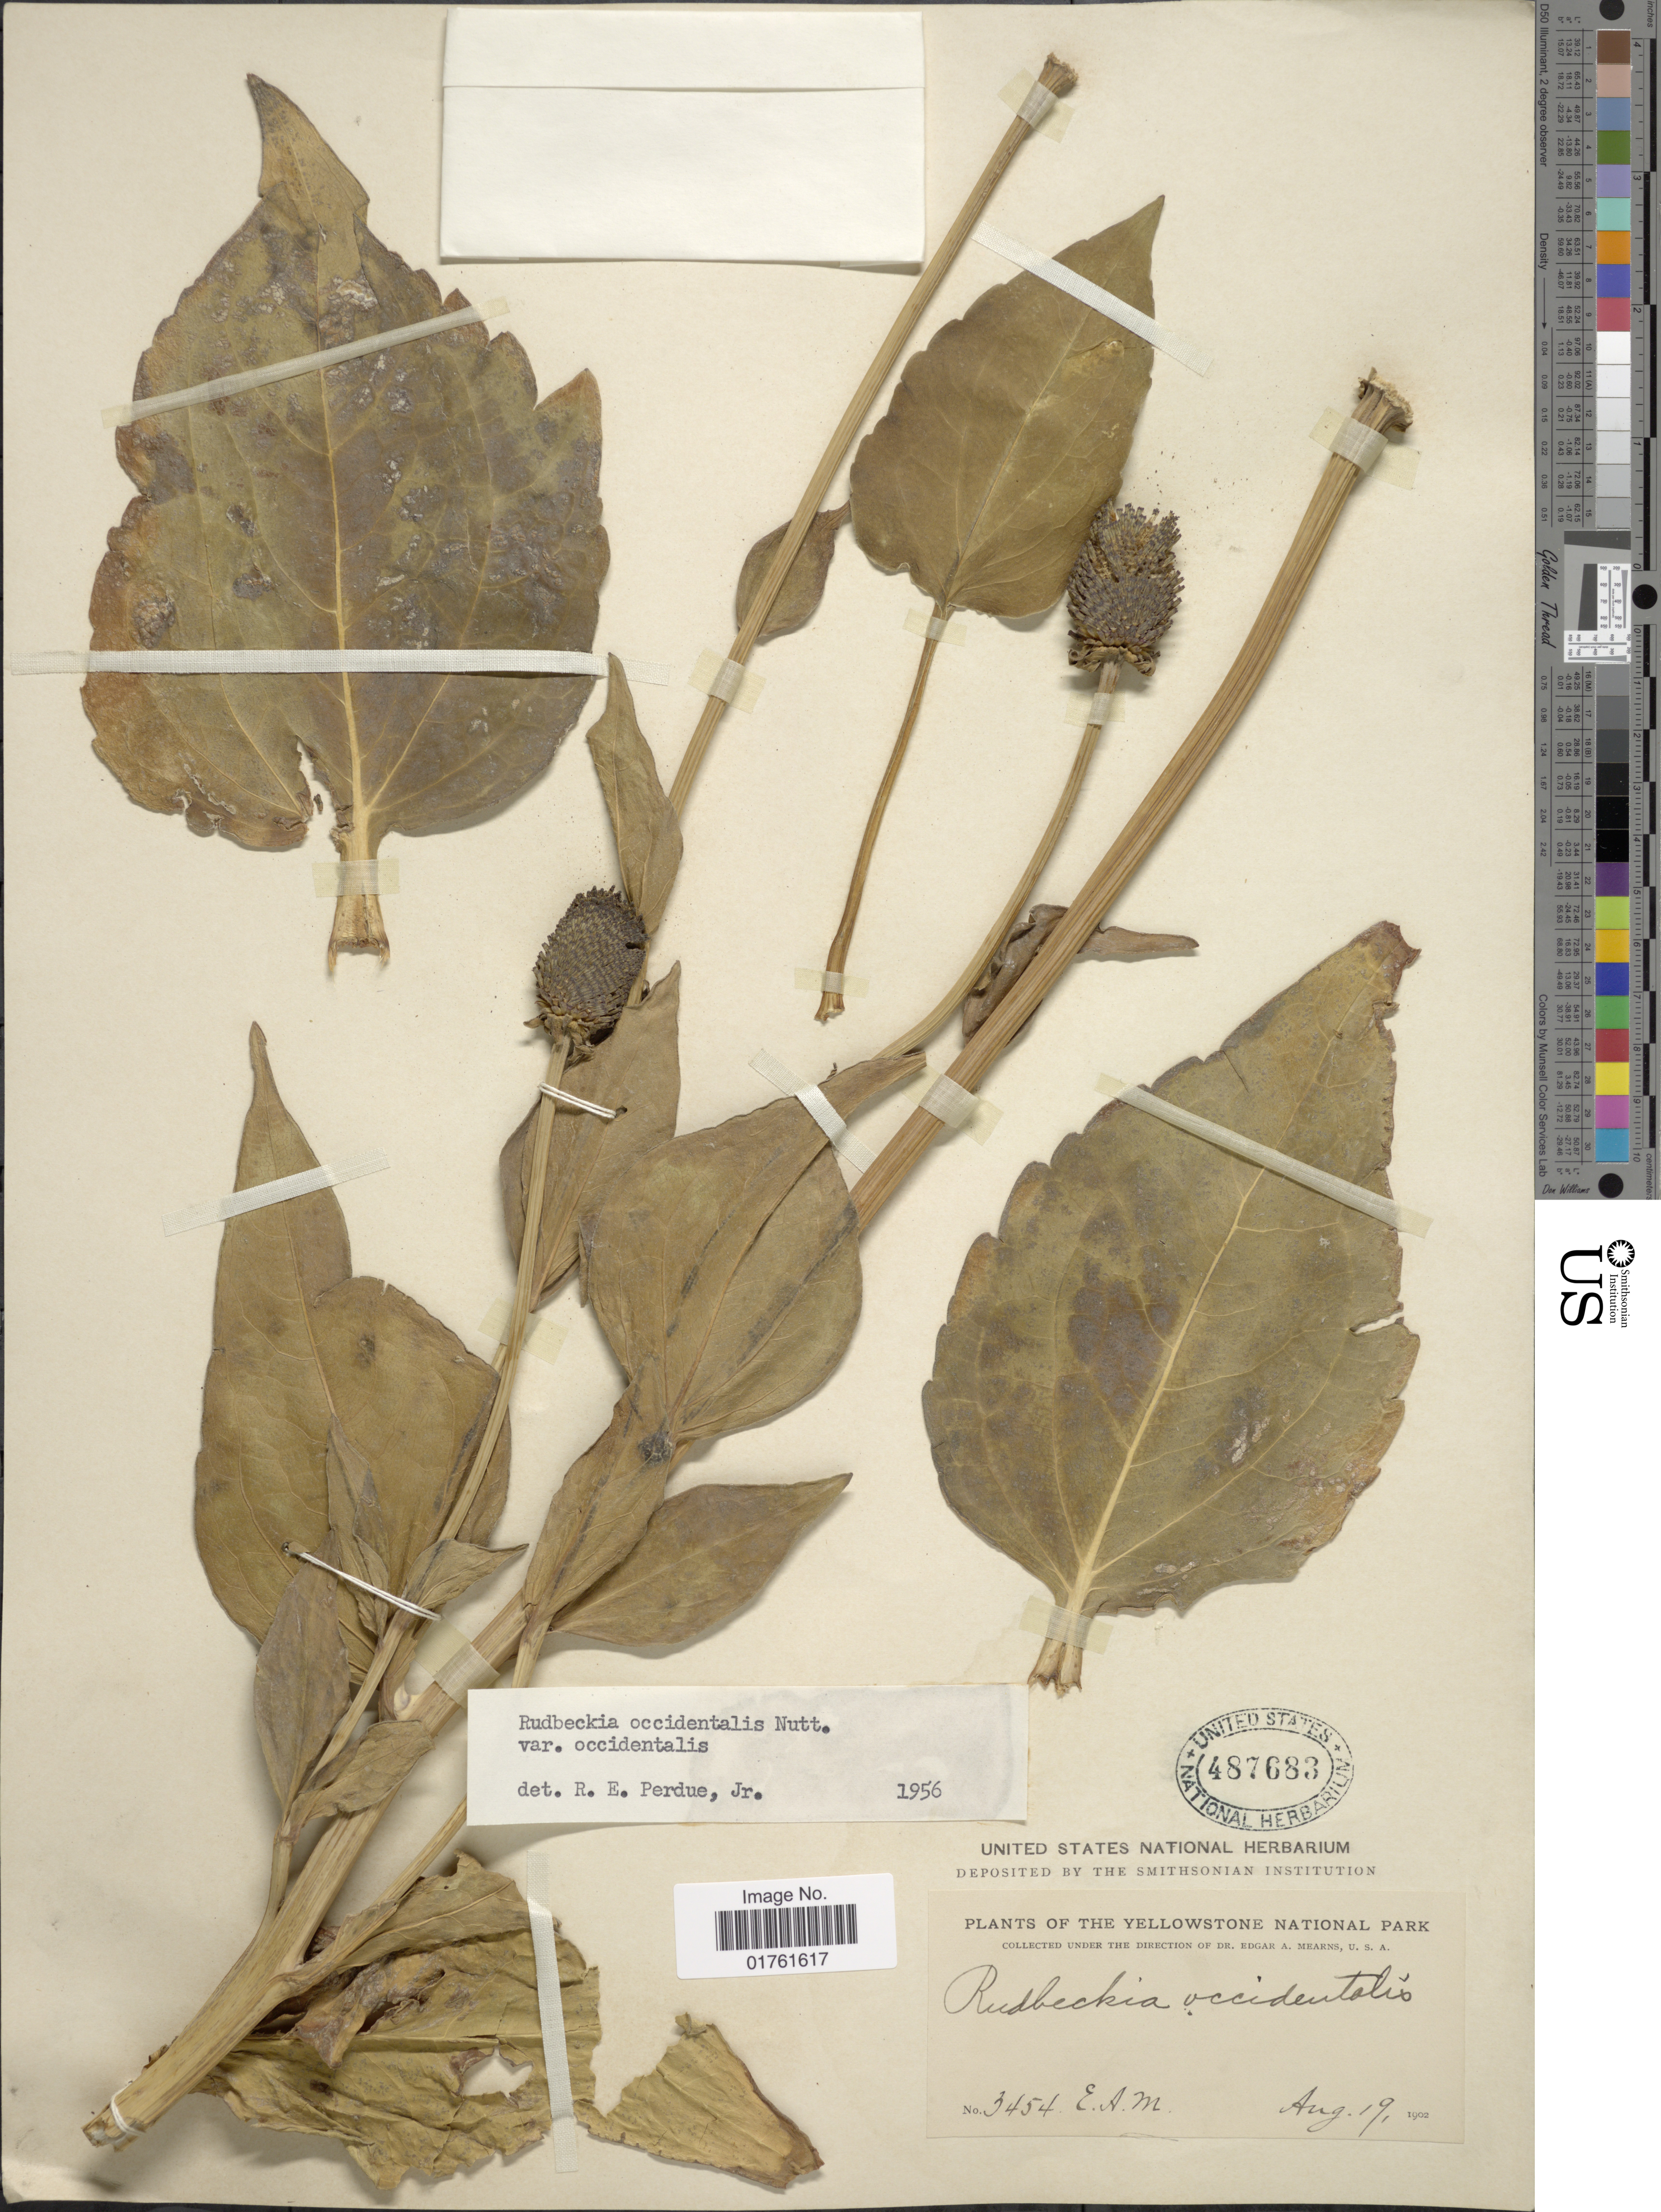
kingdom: Plantae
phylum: Tracheophyta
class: Magnoliopsida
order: Asterales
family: Asteraceae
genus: Rudbeckia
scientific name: Rudbeckia occidentalis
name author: Nutt.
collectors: E. A. Mearns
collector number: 3454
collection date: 1902-08-19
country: United States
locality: The Yellowstone National Park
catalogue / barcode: US 487683